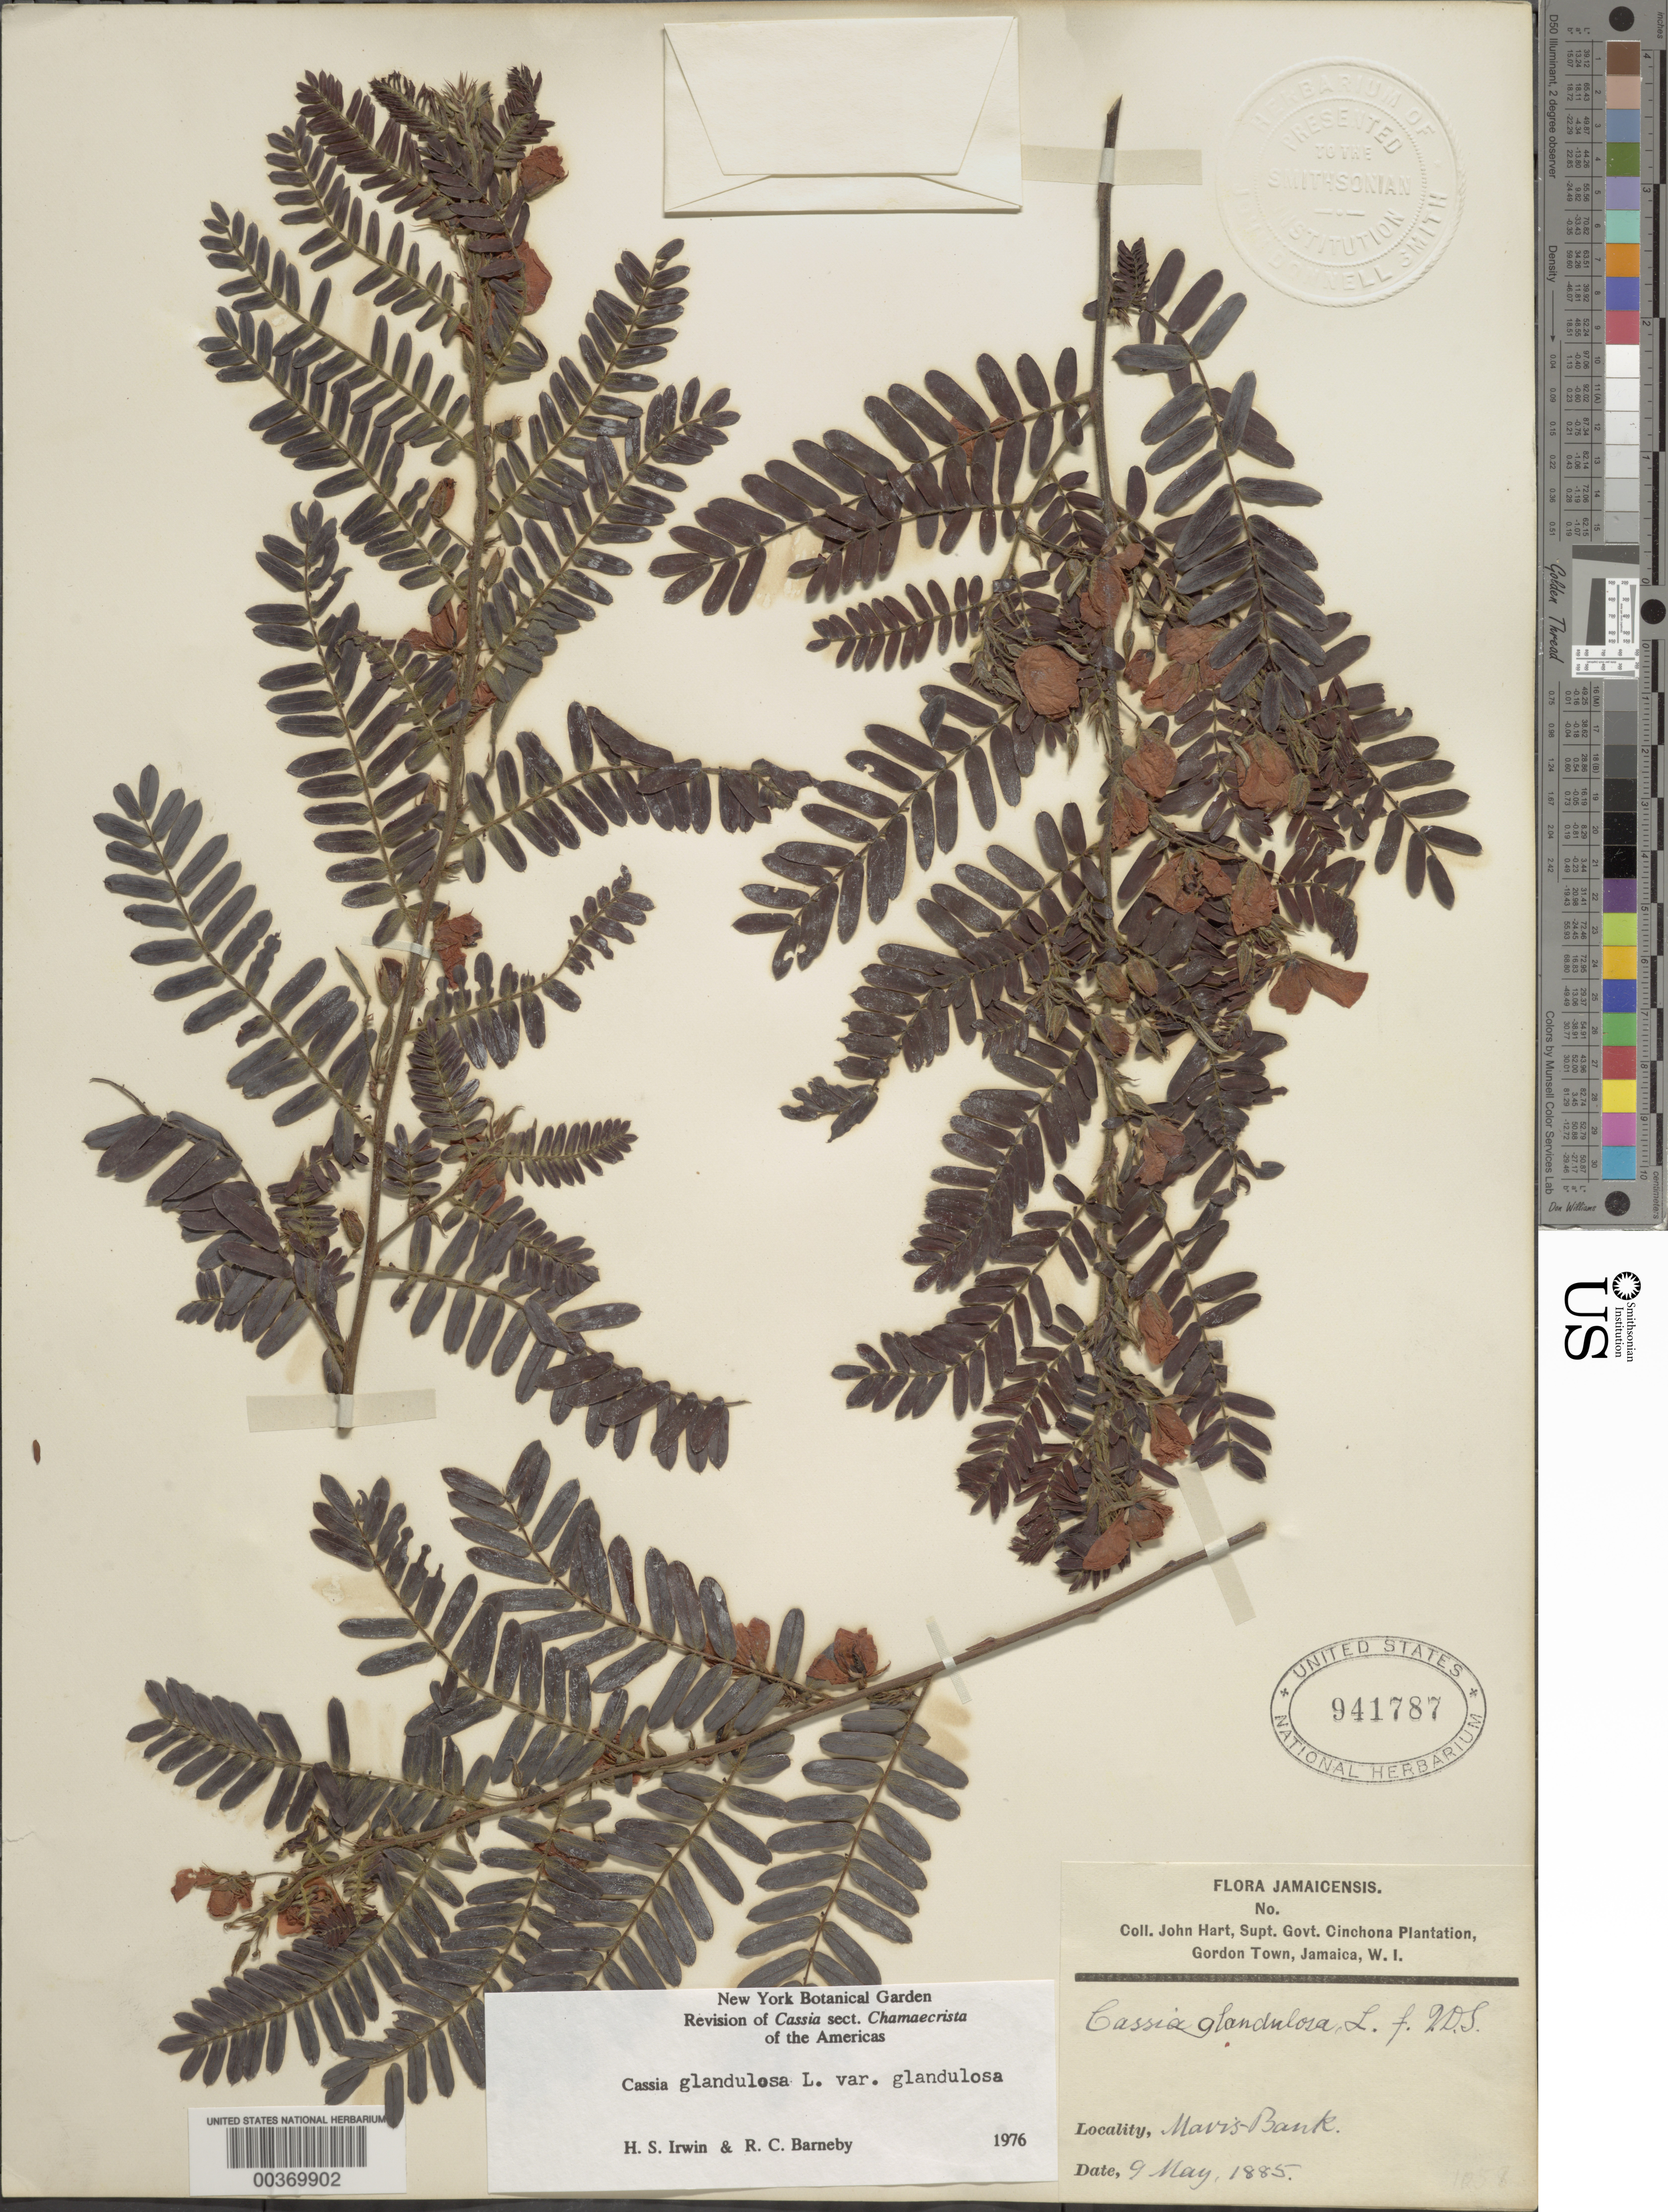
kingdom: Plantae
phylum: Tracheophyta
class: Magnoliopsida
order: Fabales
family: Fabaceae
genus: Chamaecrista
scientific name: Chamaecrista glandulosa var. glandulosa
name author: (L.) Greene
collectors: J. H. Hart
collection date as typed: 09 May 1885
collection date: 1885-05-09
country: Jamaica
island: Greater Antilles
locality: Marvis bank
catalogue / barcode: US 941787